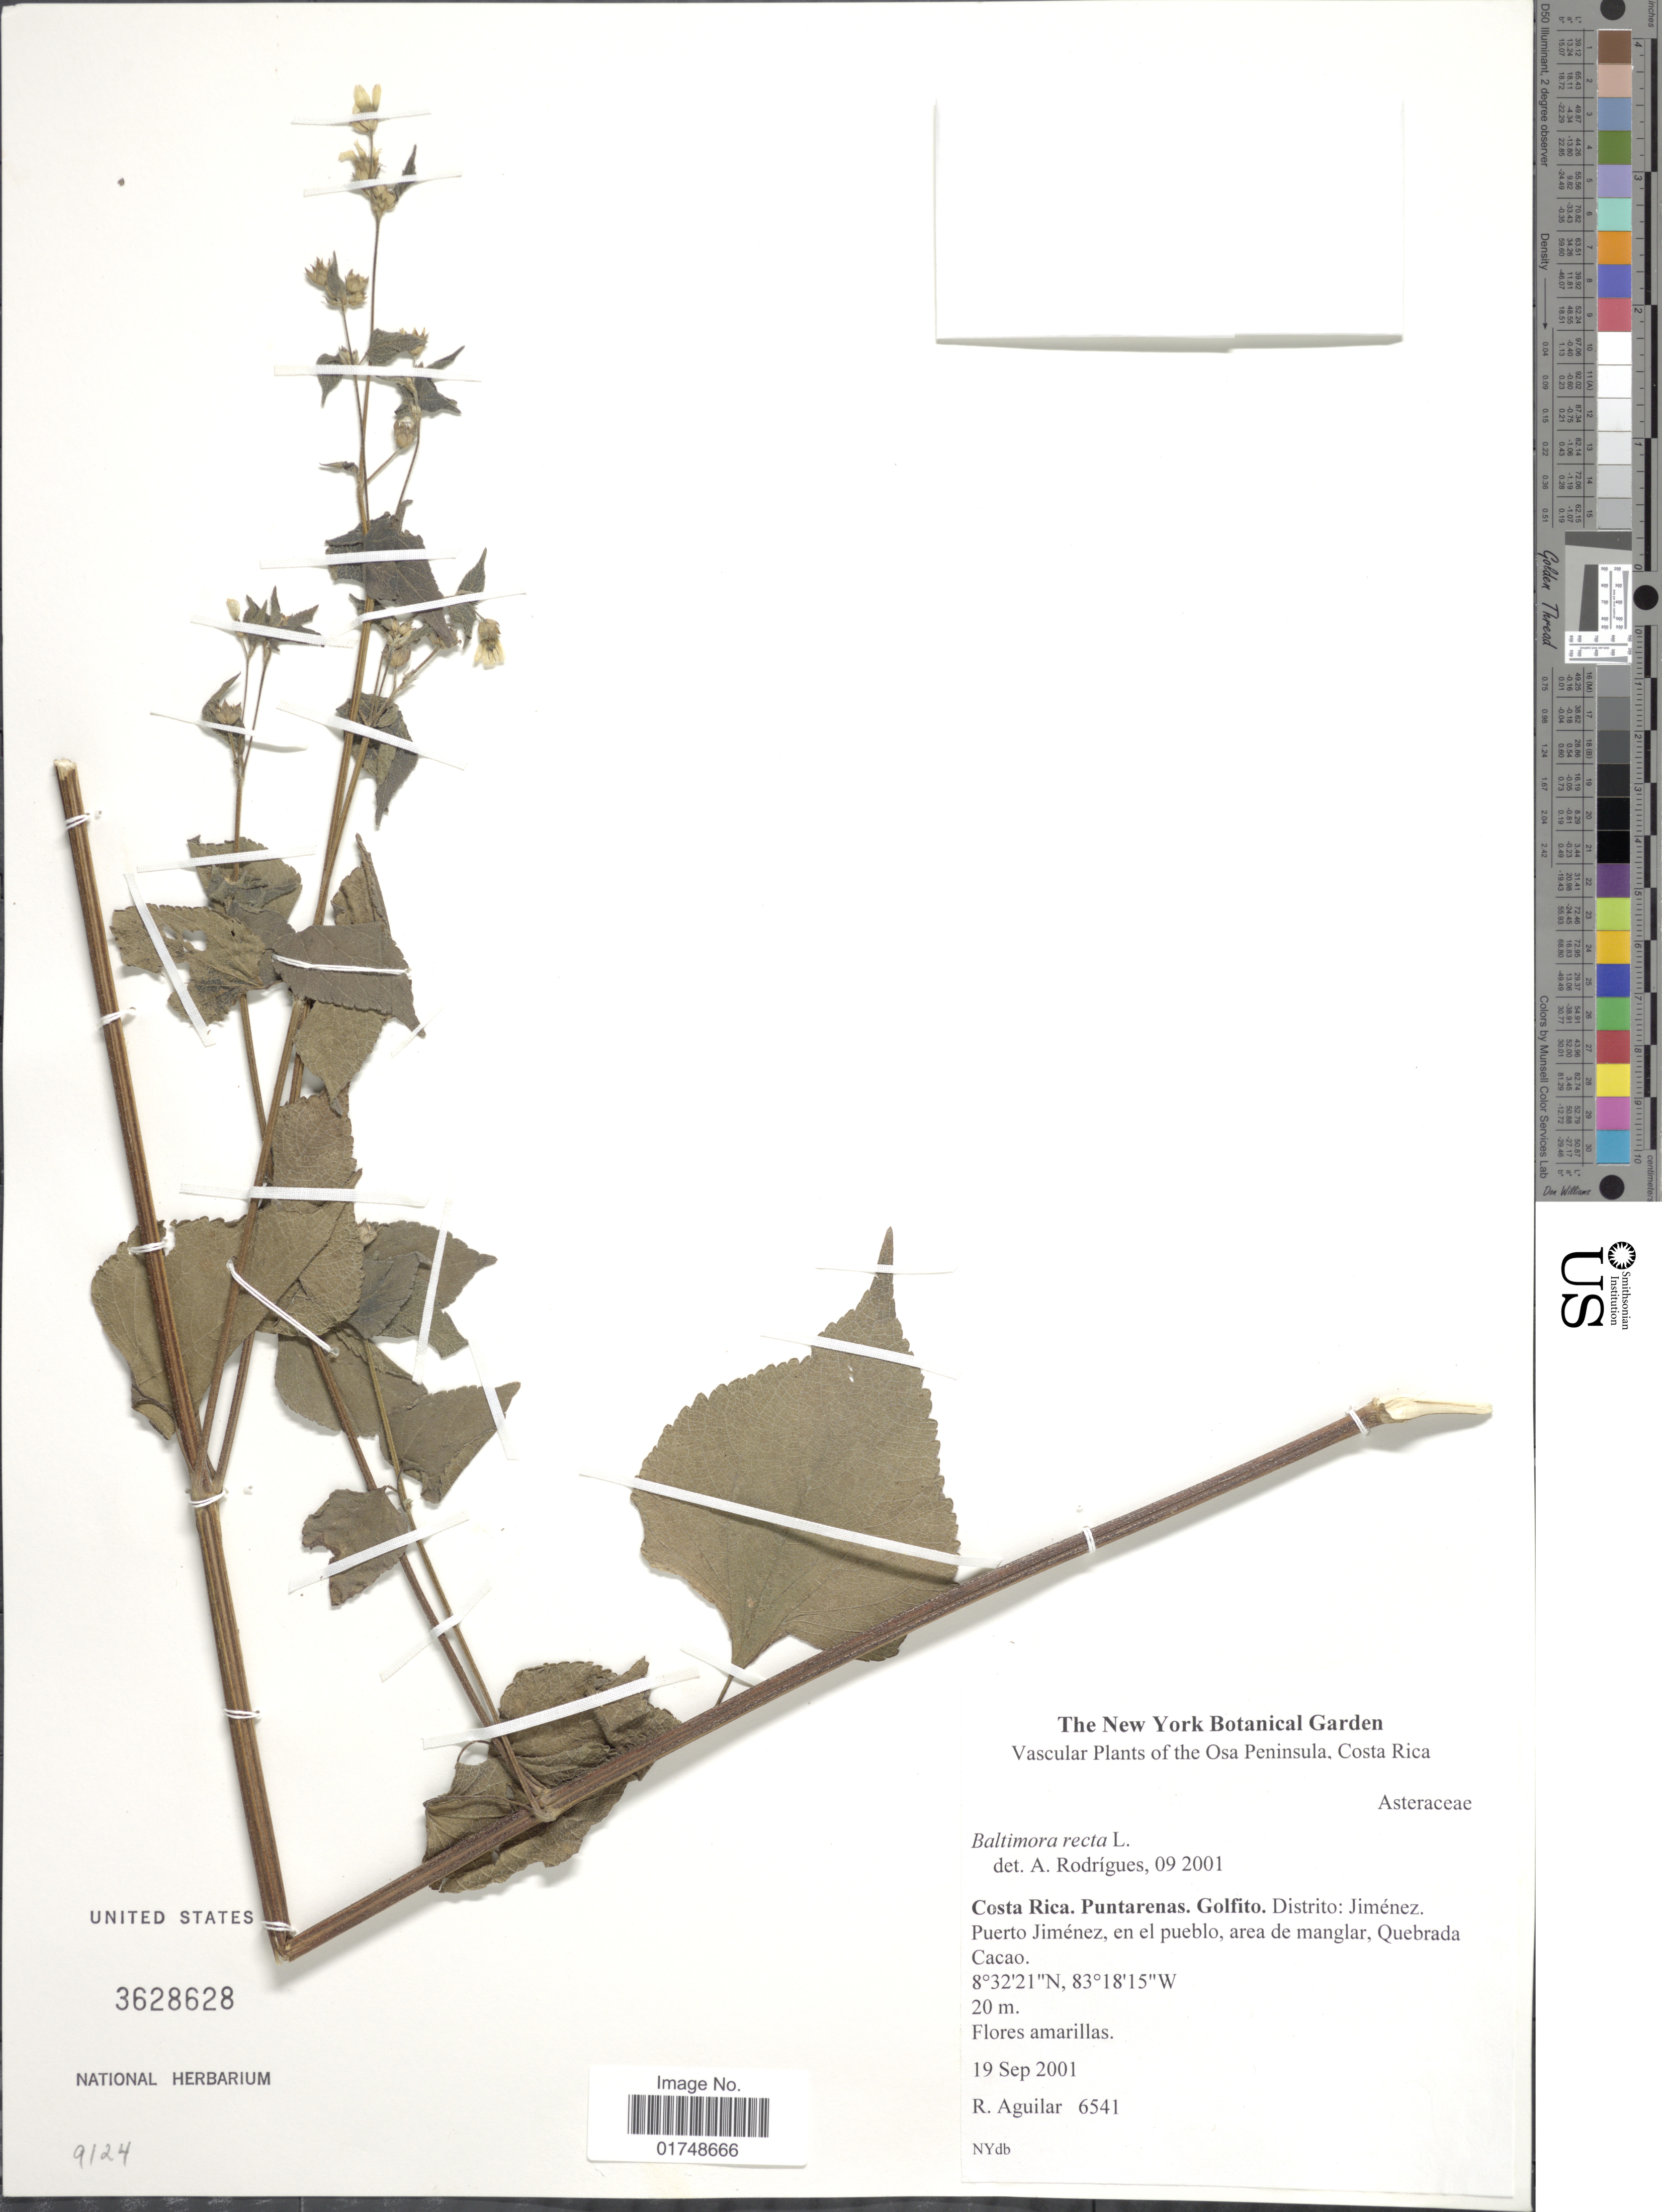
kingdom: Plantae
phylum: Tracheophyta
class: Magnoliopsida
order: Asterales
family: Asteraceae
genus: Baltimora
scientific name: Baltimora recta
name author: L.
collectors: R. Aguilar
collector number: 6541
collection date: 2001-09-19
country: Costa Rica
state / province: Puntarenas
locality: Puntarenas. Golfito. Distrito: Jiminex. Puerto Jiminez, en el pueblo, area de manglar, Quebrada Cacao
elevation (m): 20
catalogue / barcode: US 3628628